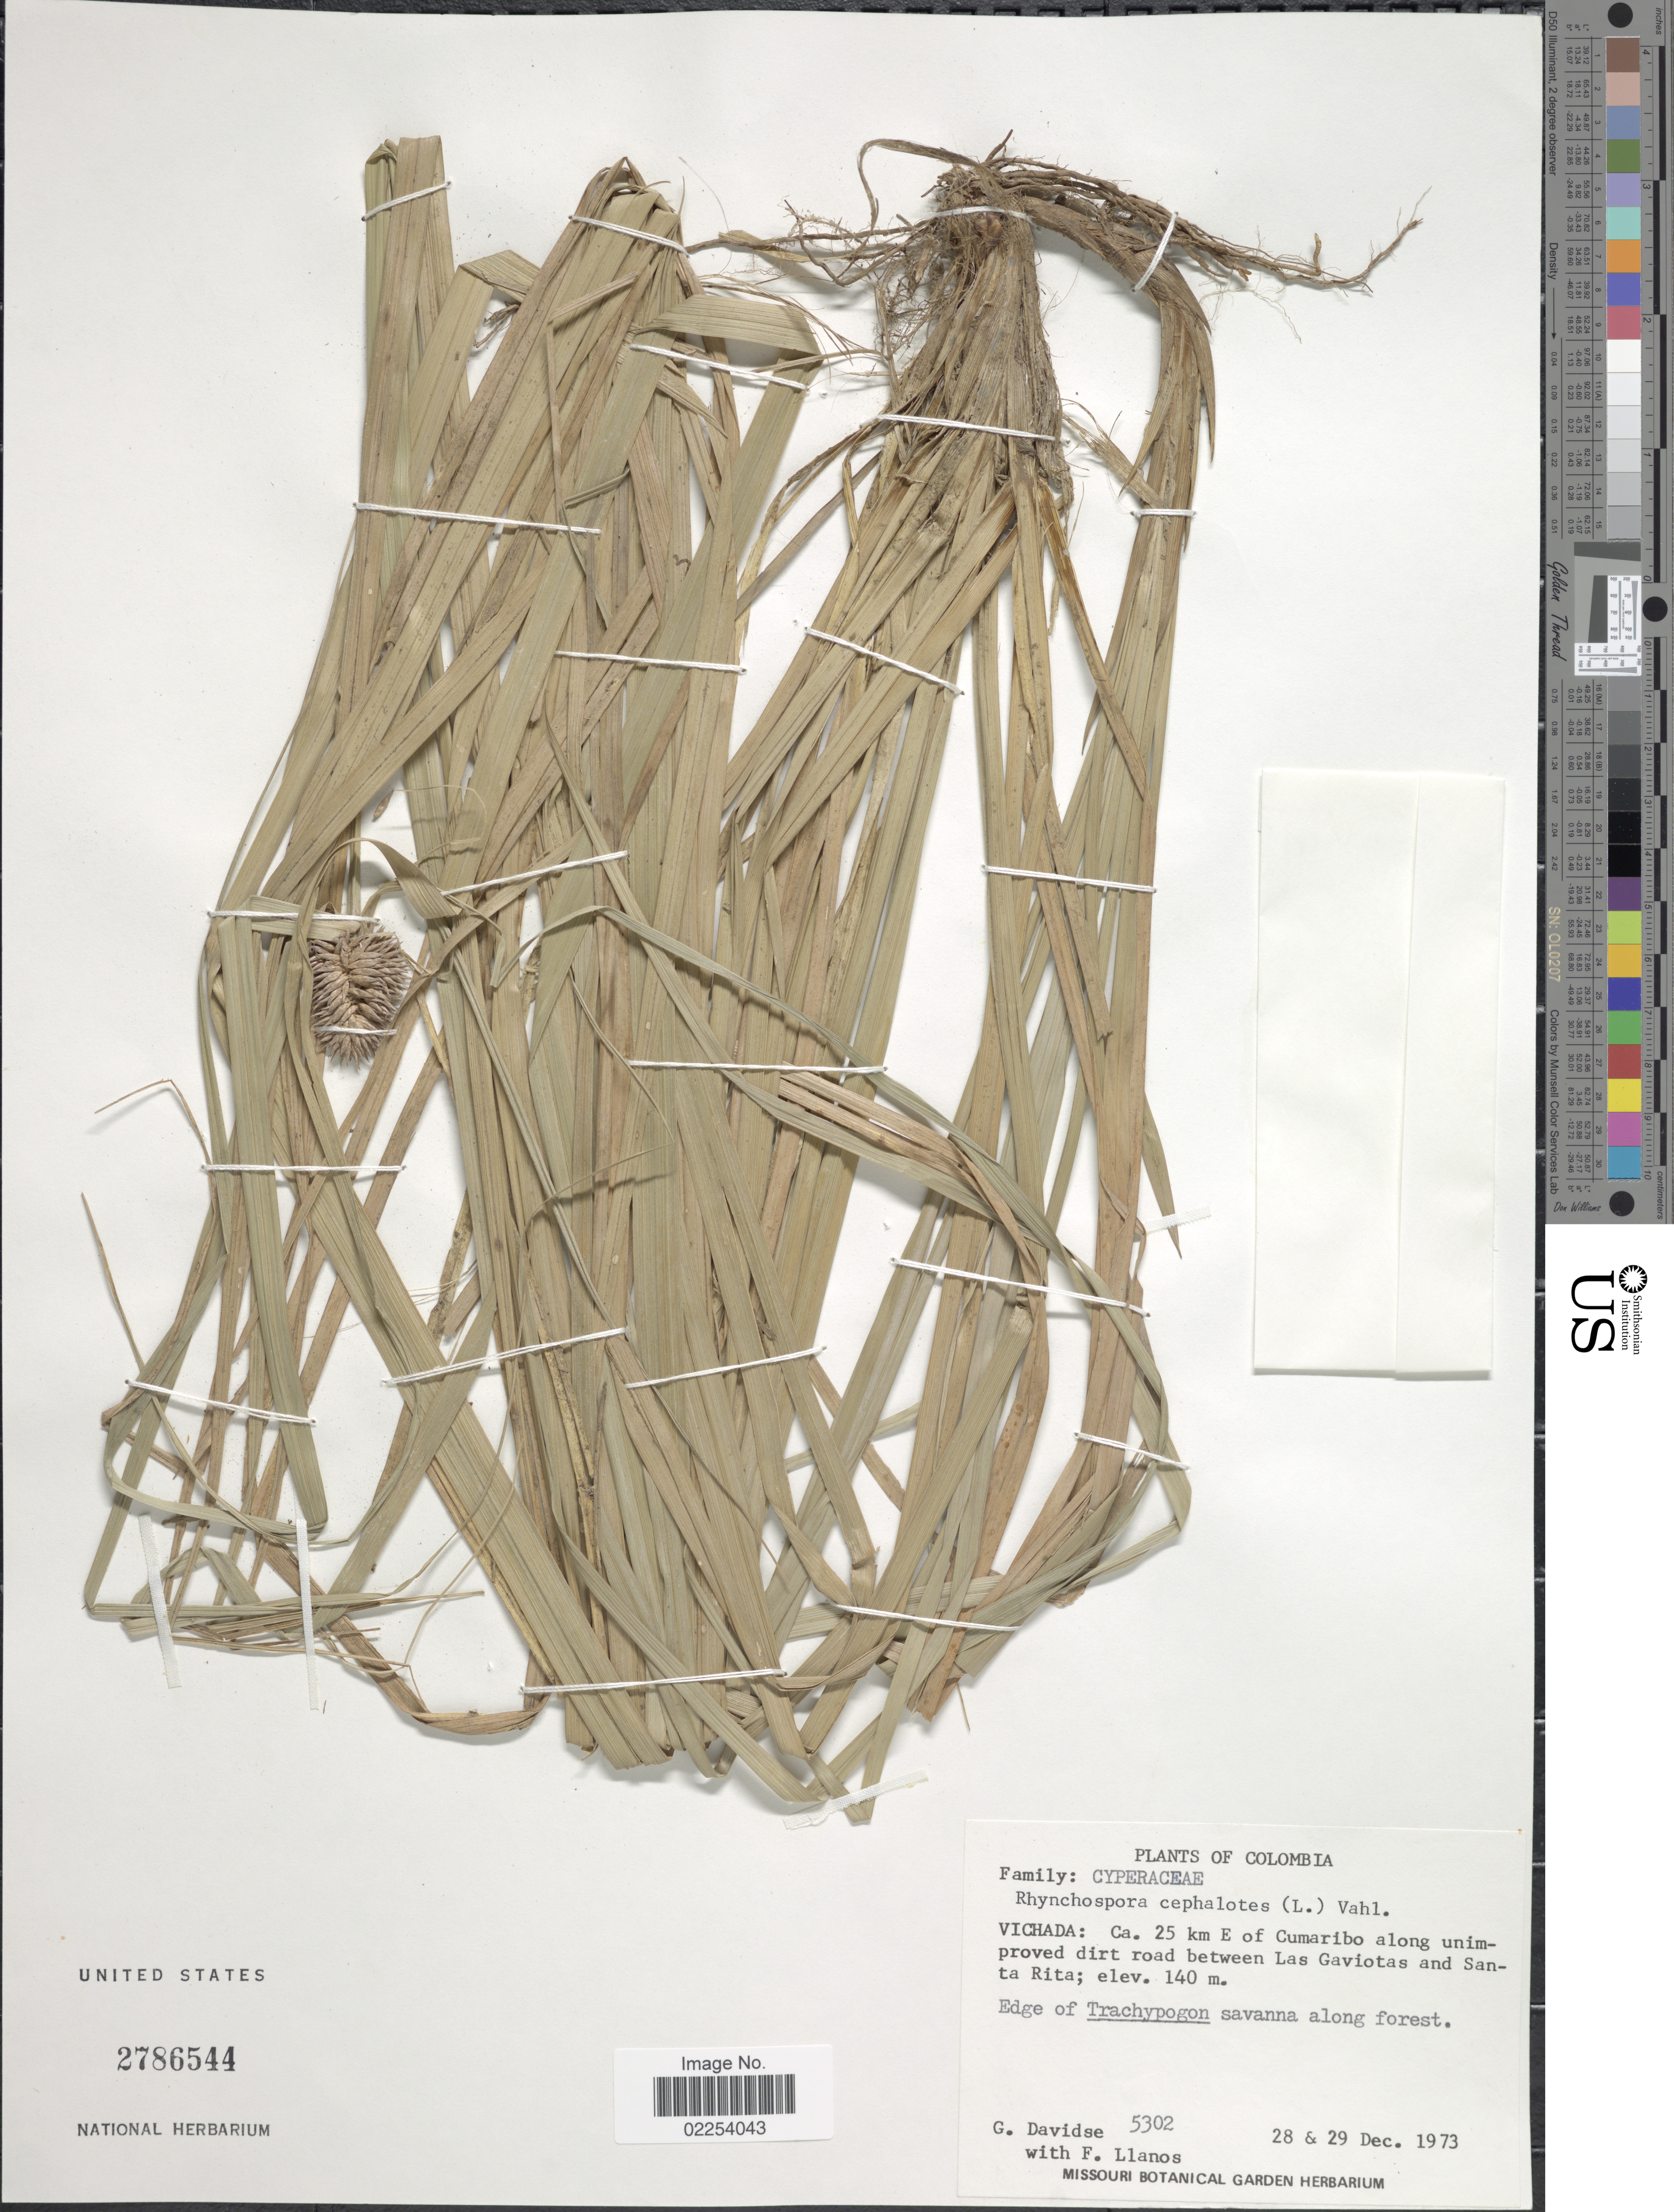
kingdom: Plantae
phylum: Tracheophyta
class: Liliopsida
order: Poales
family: Cyperaceae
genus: Rhynchospora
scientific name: Rhynchospora cephalotes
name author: (L.) Vahl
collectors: G. Davidse & F. Llanos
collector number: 5302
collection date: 1973-12-28/1973-12-29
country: Colombia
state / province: Vichada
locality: Ca. 25 km E of Cumaribo along unimproved dirt road between Las Gaviotas and Santa Rita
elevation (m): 140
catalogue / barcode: US 2786544